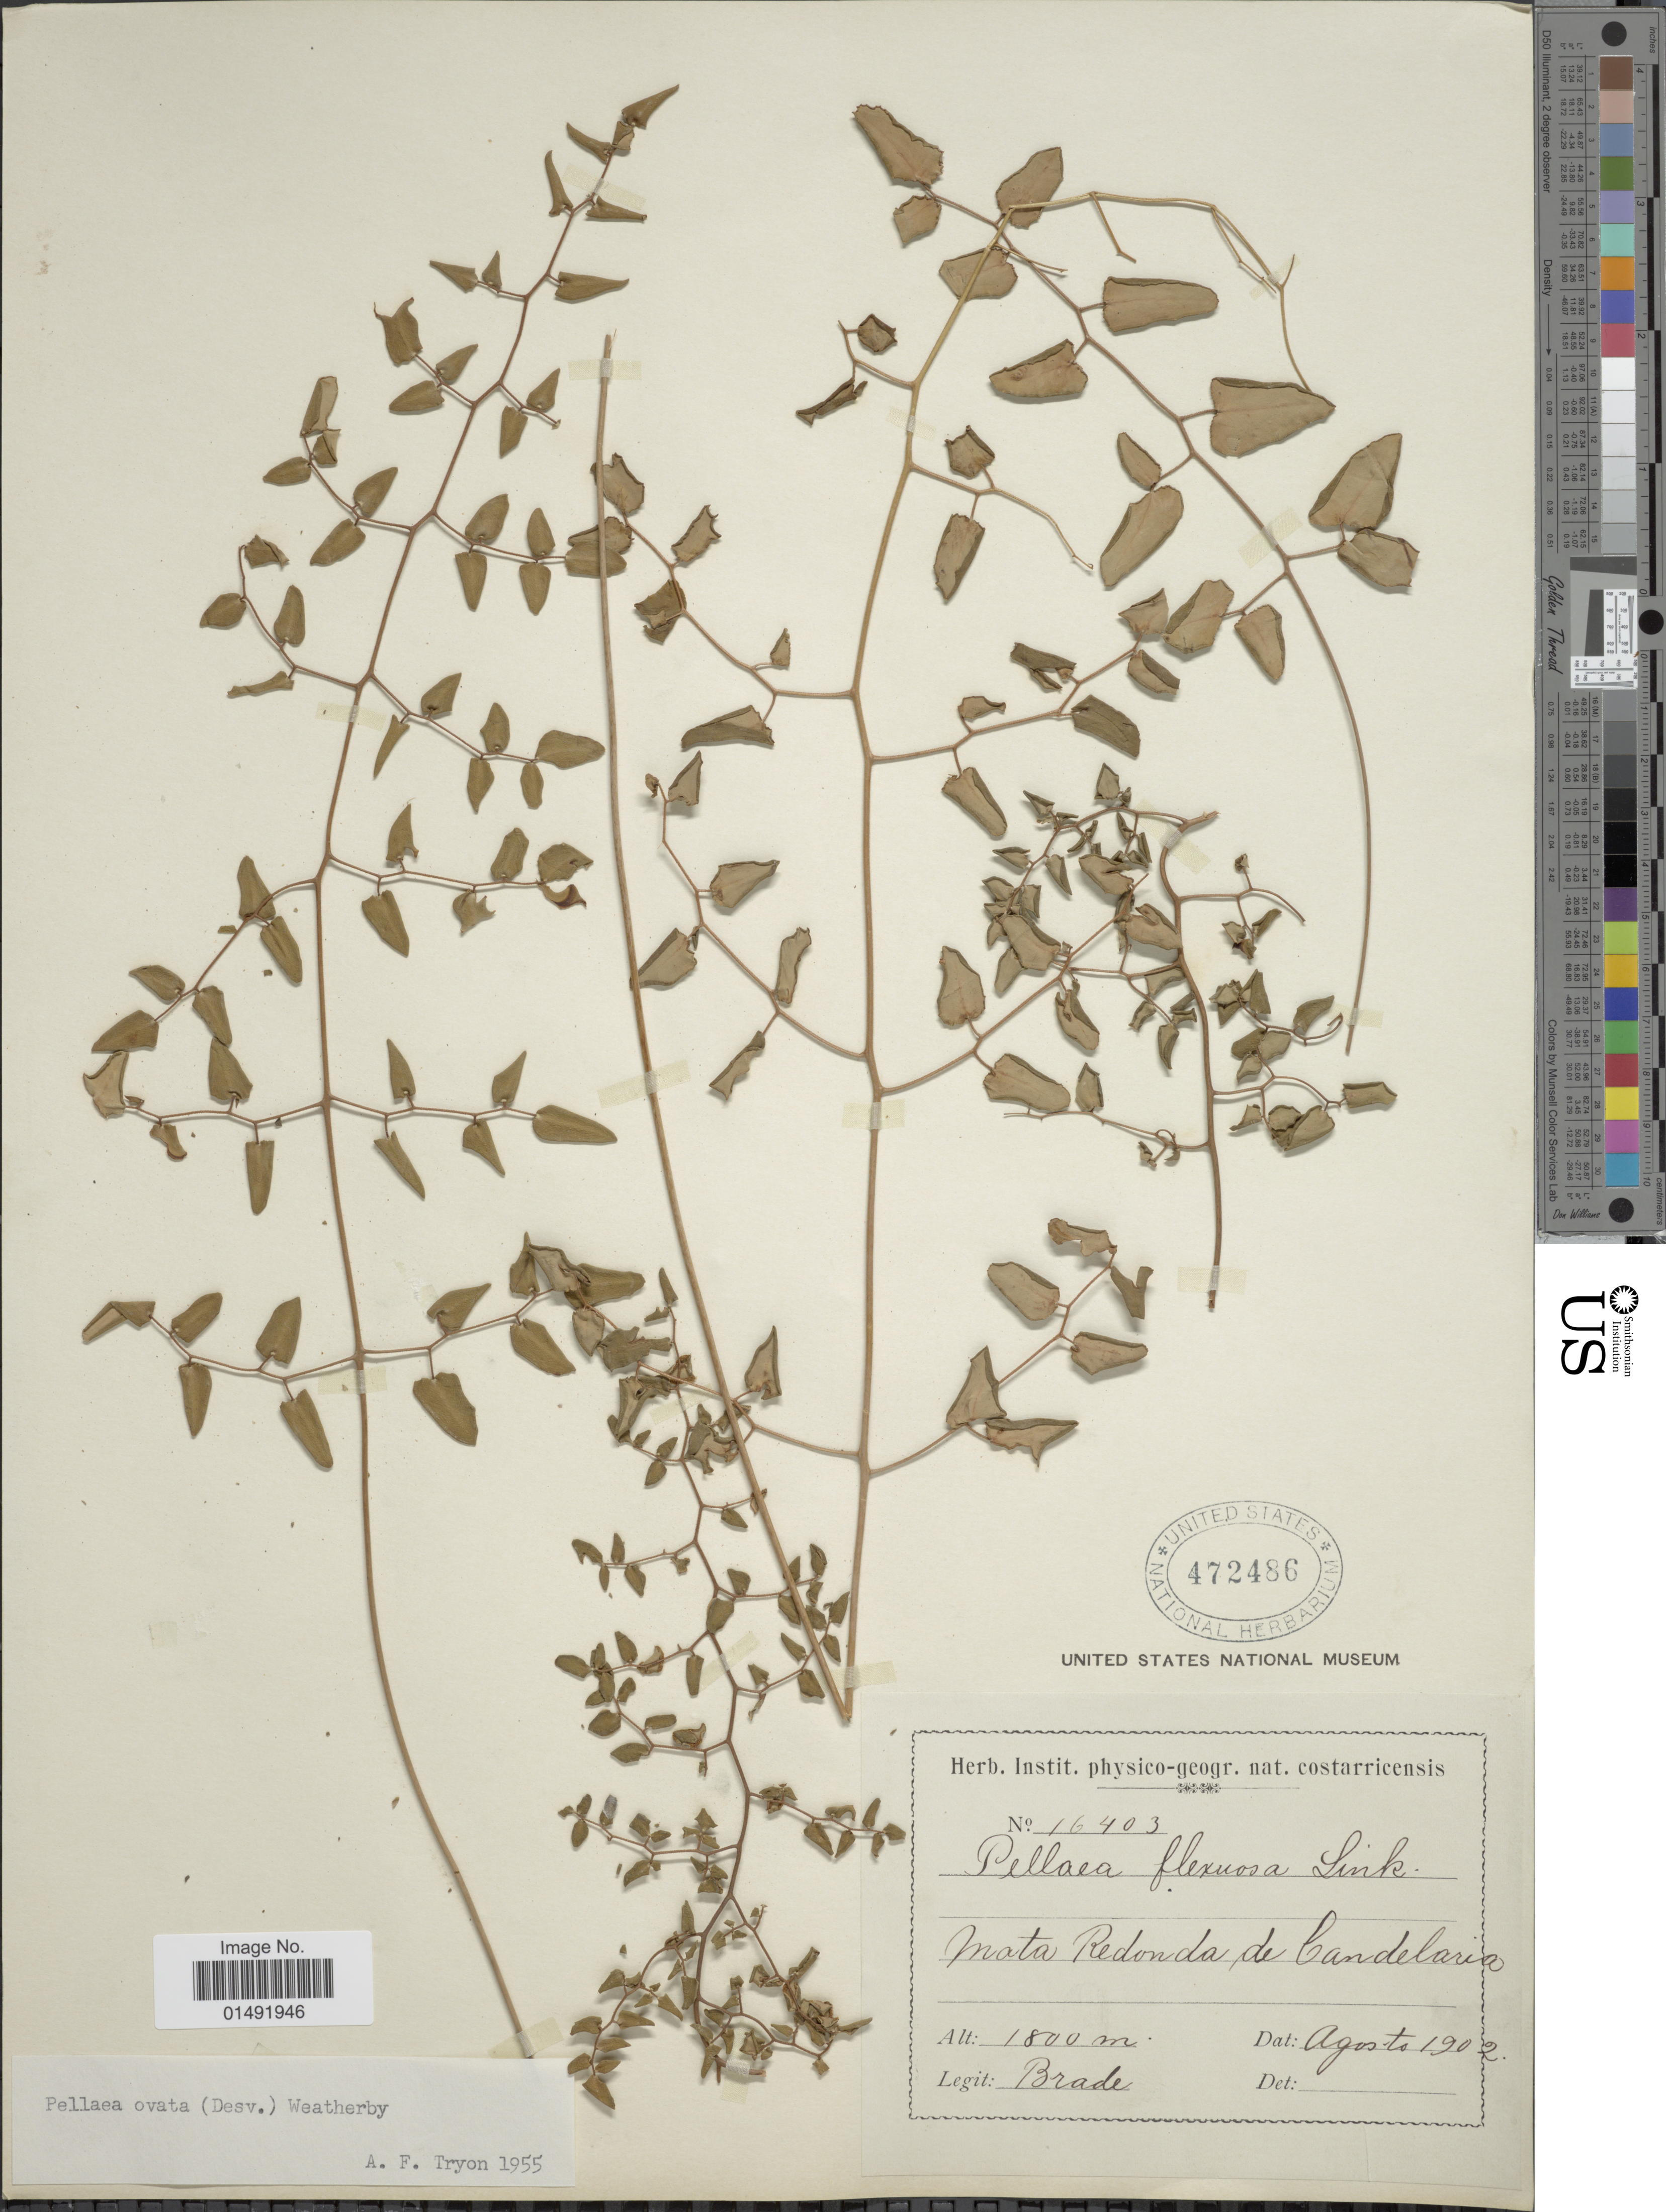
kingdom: Plantae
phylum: Tracheophyta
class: Polypodiopsida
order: Polypodiales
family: Pteridaceae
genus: Pellaea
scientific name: Pellaea ovata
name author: (Desv.) Weath.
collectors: -- Brade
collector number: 16403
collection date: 1902-08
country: Costa Rica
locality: Mota Redonda de Candelaria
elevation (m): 1800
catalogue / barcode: US 472486